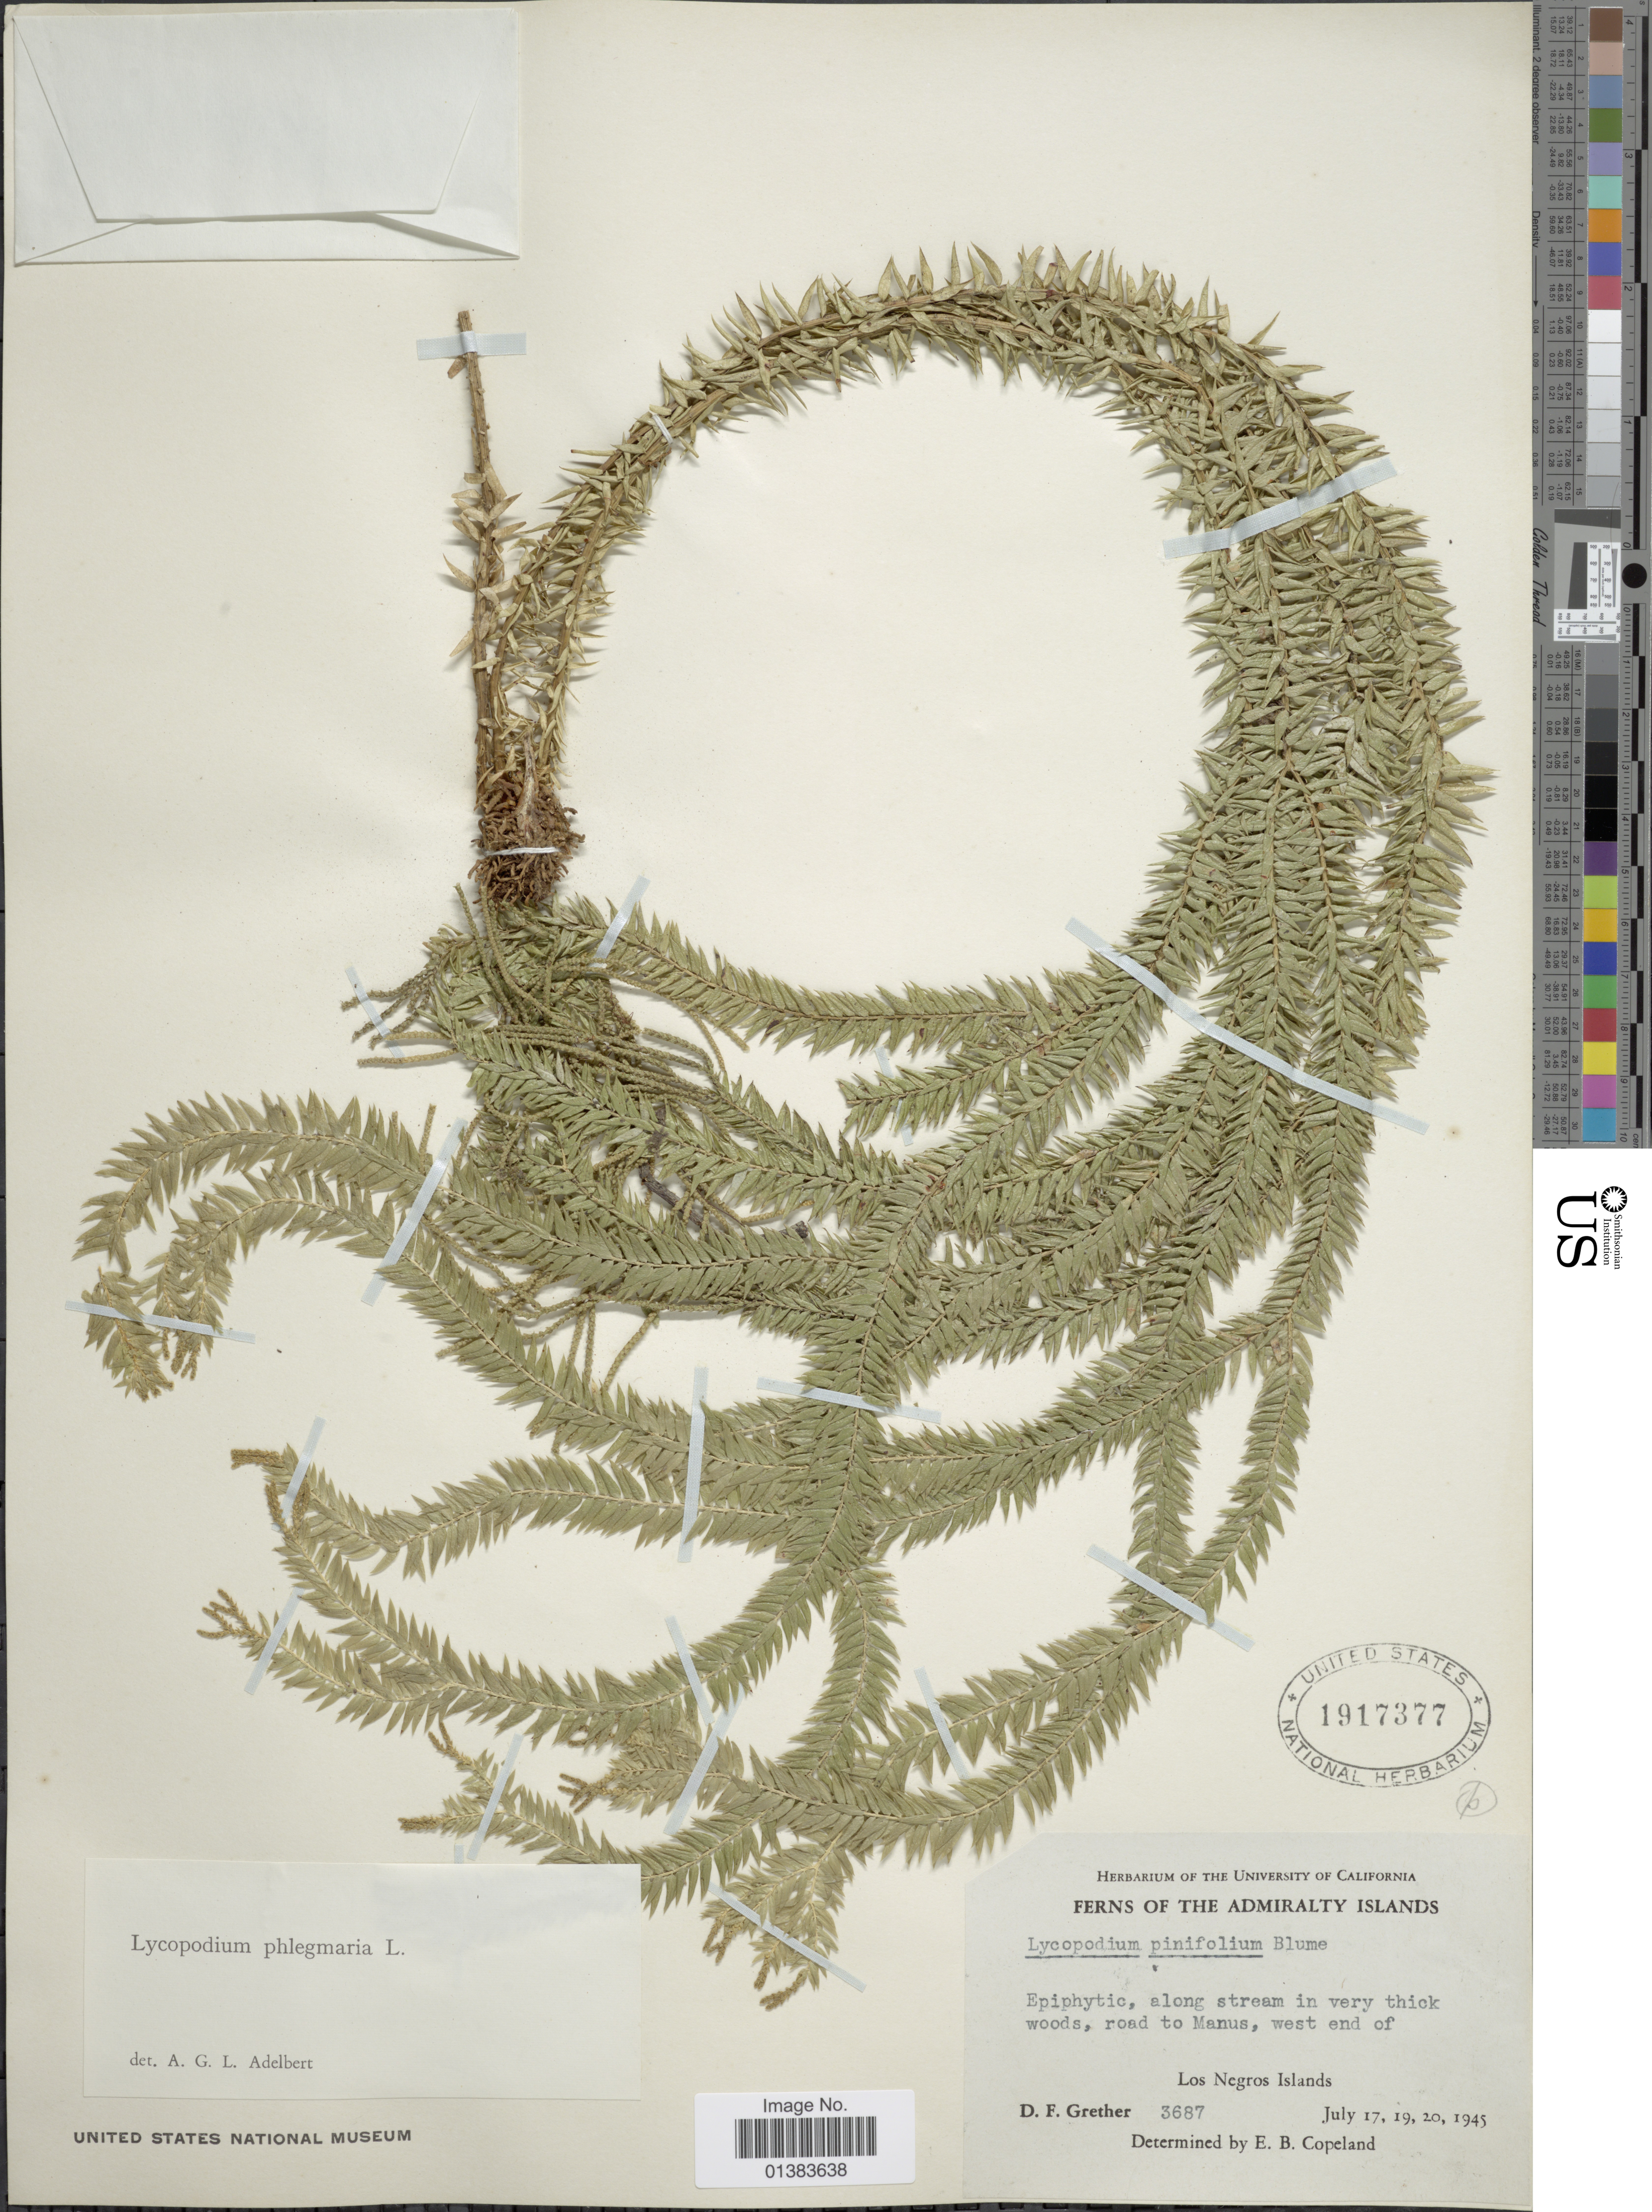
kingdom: Plantae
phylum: Tracheophyta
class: Lycopodiopsida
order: Lycopodiales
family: Lycopodiaceae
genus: Phlegmariurus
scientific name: Phlegmariurus phlegmaria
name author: (L.) Holub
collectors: D. F. Grether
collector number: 3687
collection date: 1945-07-17/1945-07-20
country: Papua New Guinea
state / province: Manus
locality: Admiralty Islands, along stream in very thick woods, road to Manus, west end of Los Negros Islands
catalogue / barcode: US 1917377